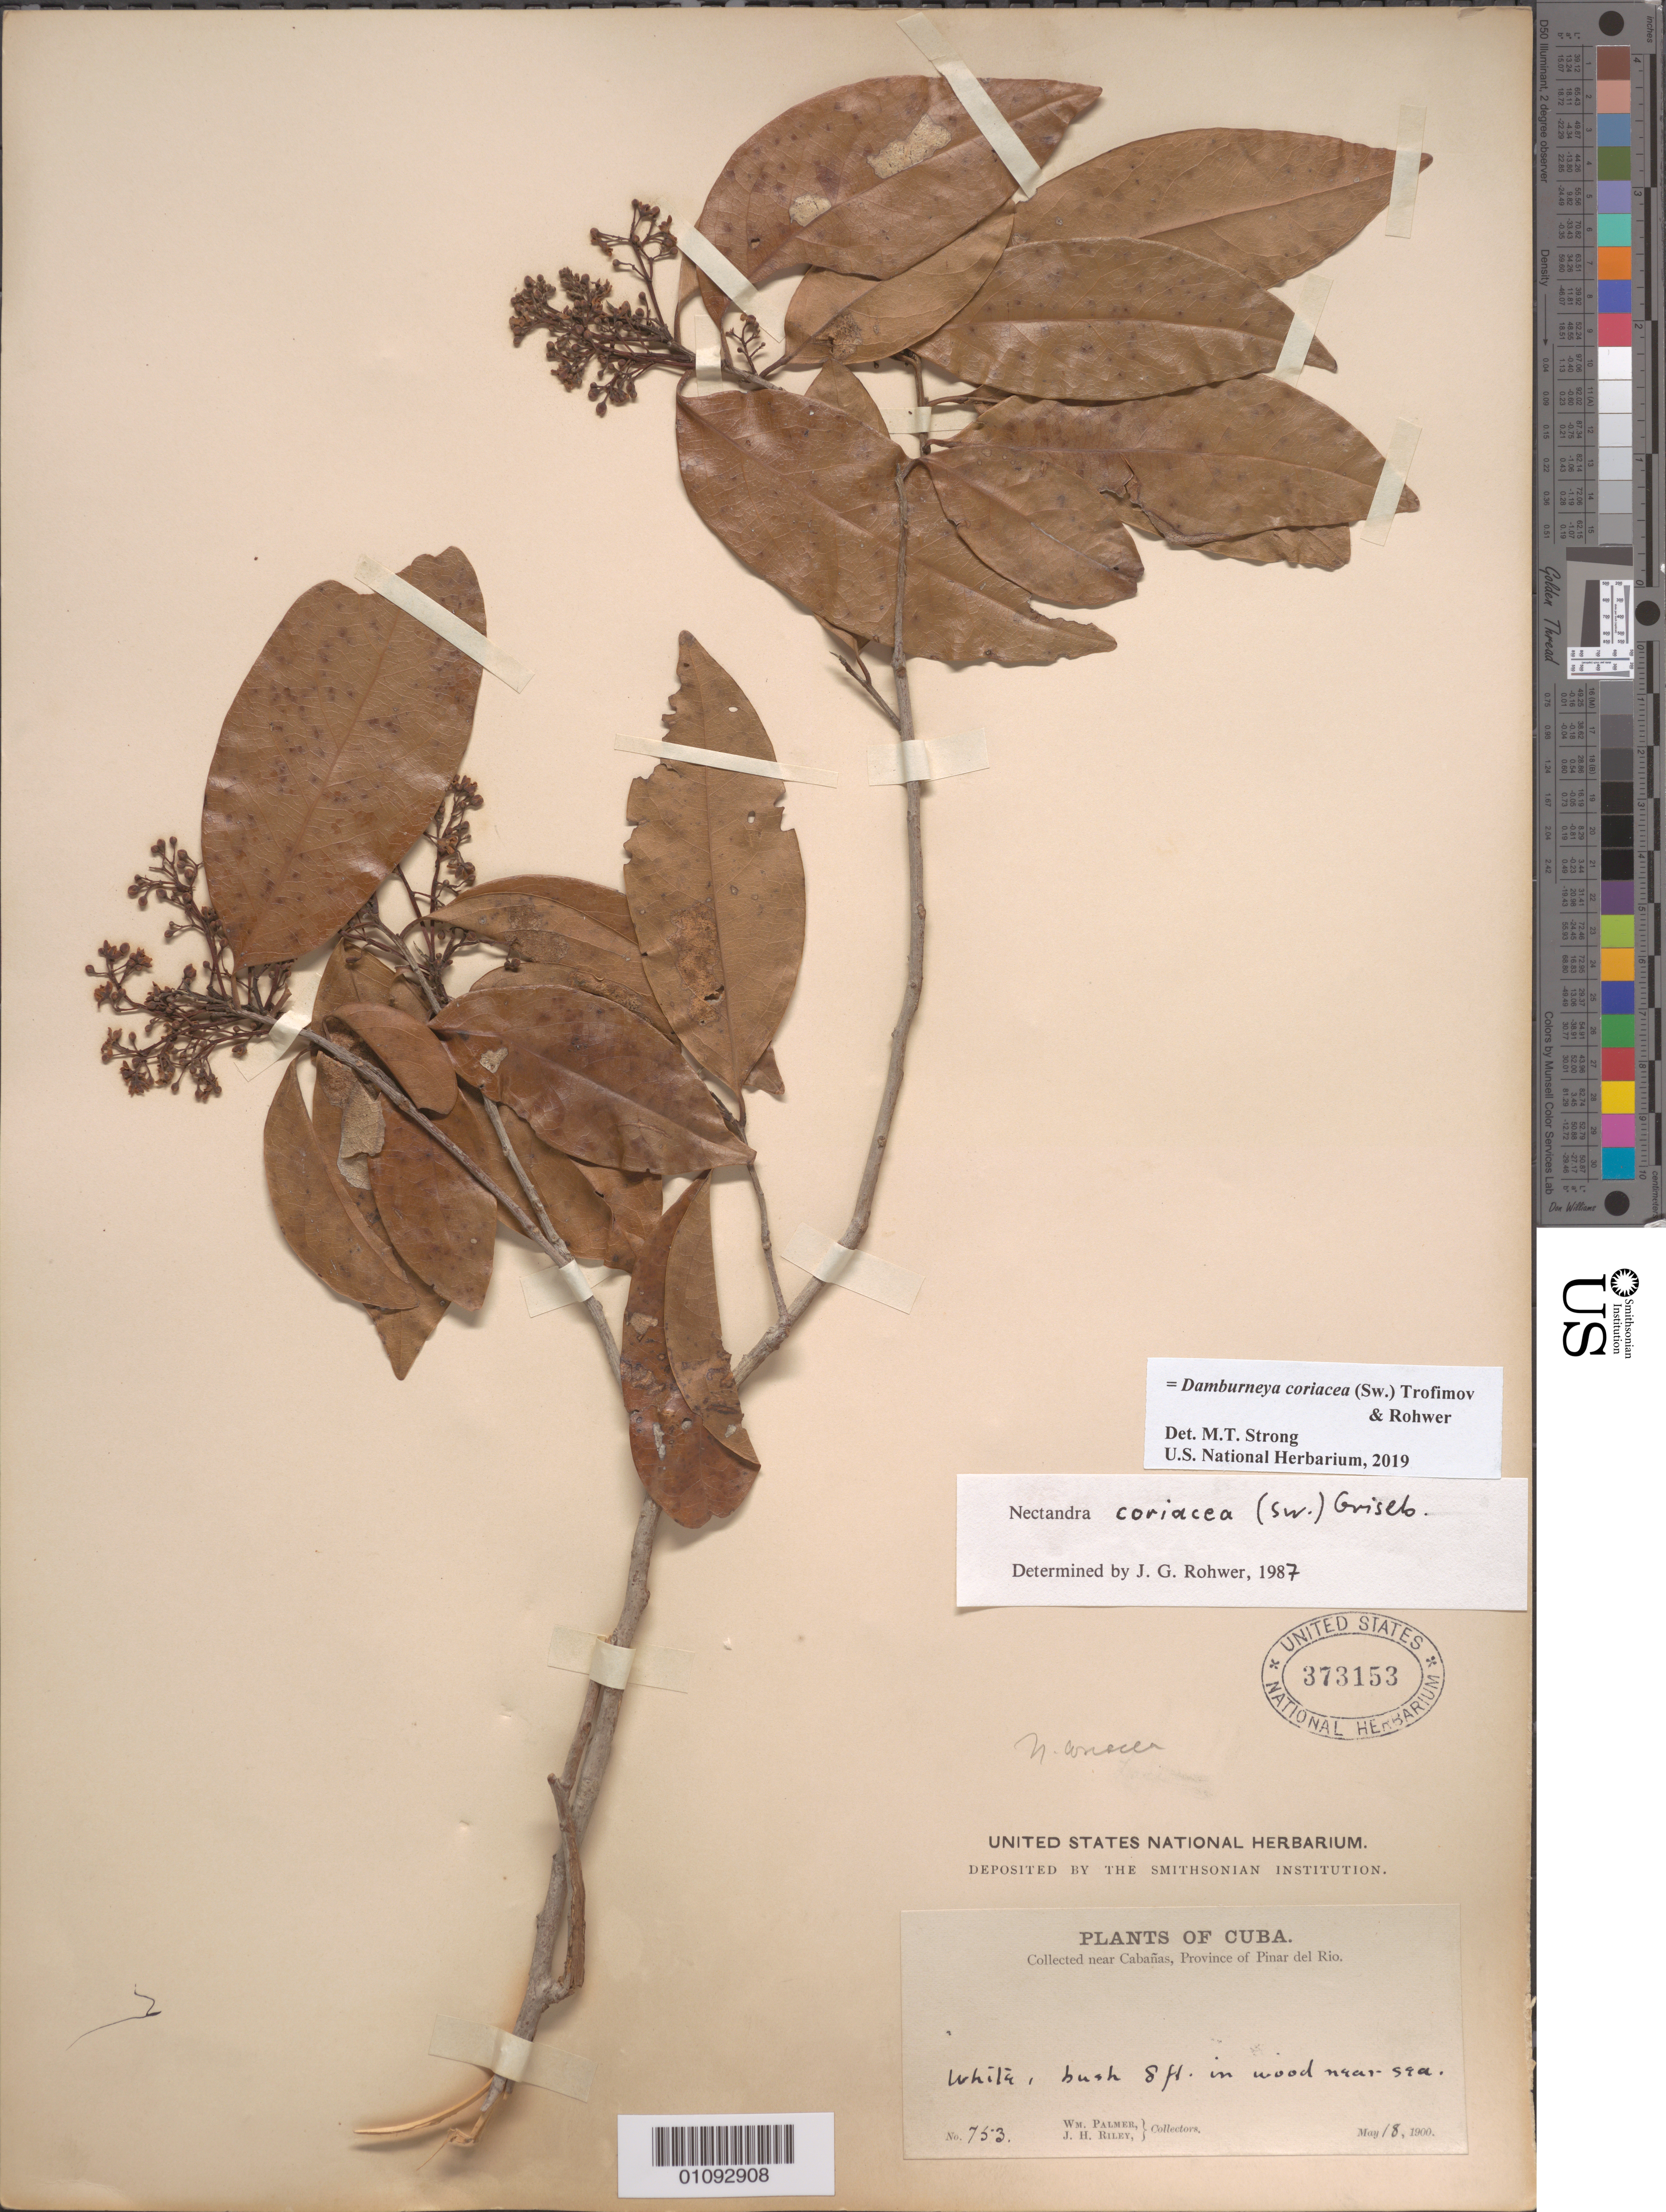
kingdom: Plantae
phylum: Tracheophyta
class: Magnoliopsida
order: Laurales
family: Lauraceae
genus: Damburneya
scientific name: Damburneya coriacea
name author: (Sw.) Trofimov & Rohwer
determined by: Strong, M. T., (US), Smithsonian Institution - National Museum of Natural History (UNITED STATES)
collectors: W. Palmer & J. H. Riley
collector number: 753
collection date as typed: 08 May 1900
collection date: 1900-05-08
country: Cuba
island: Cuba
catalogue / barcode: US 373153